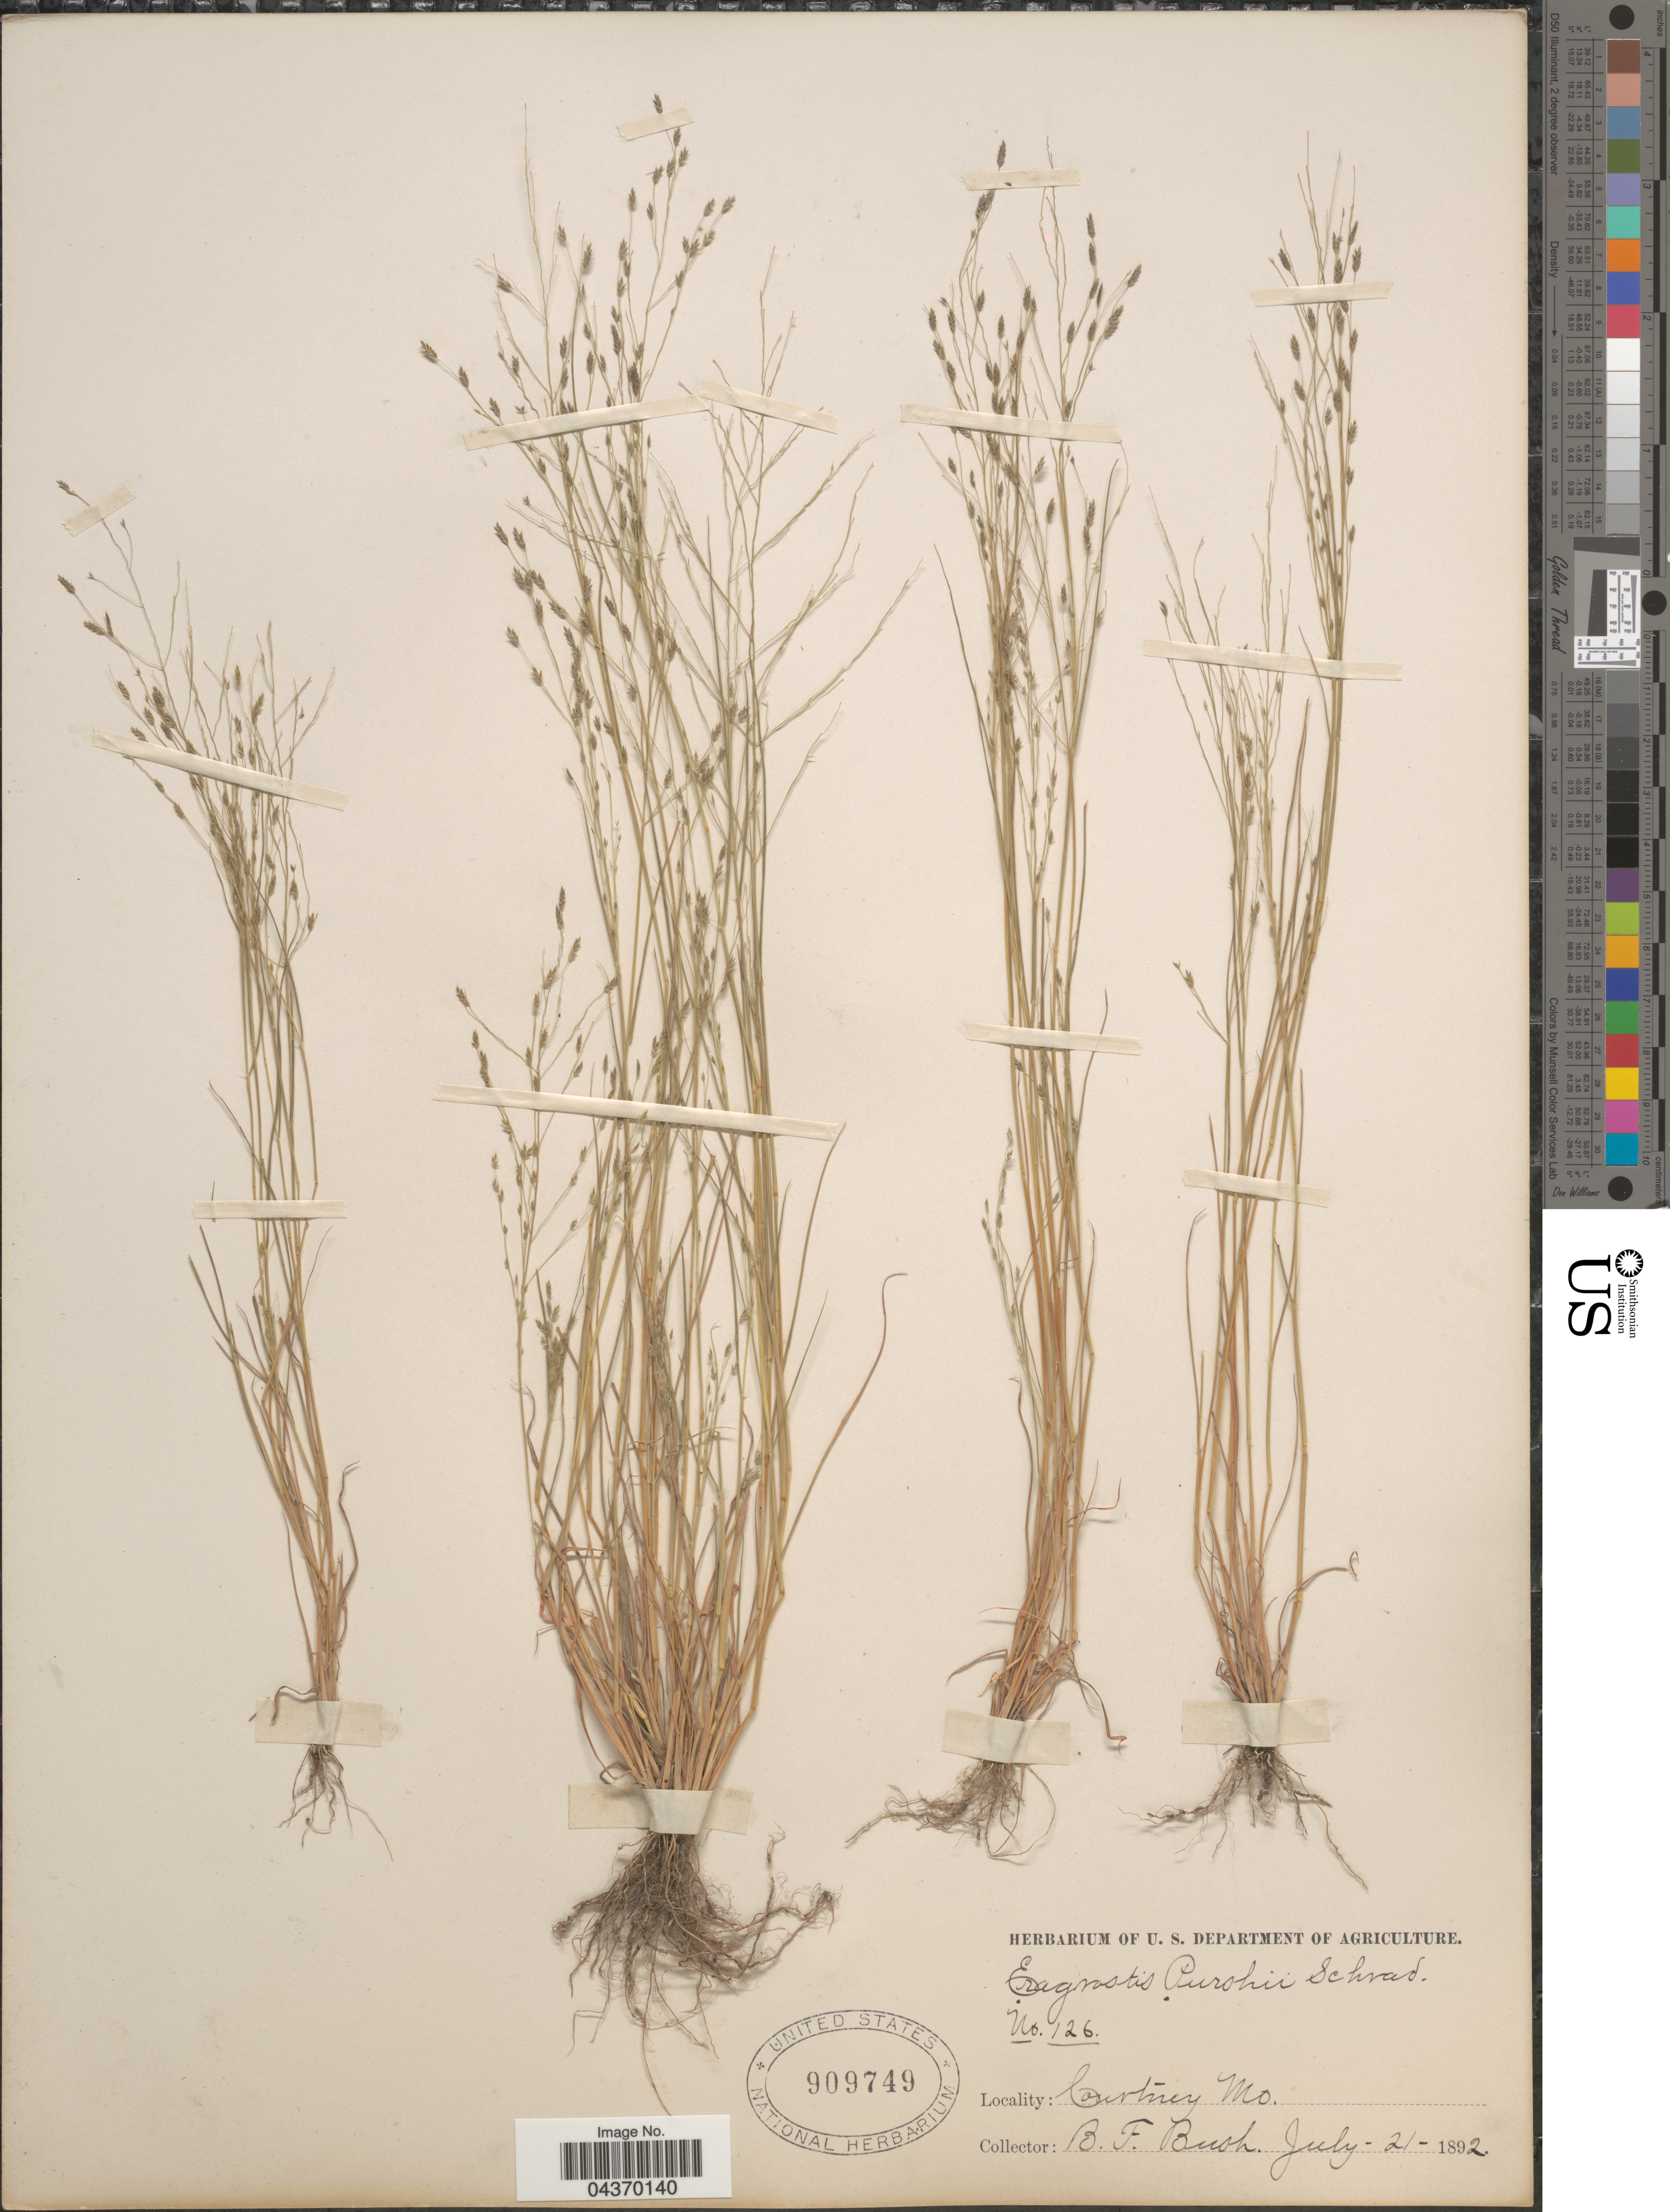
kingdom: Plantae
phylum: Tracheophyta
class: Liliopsida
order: Poales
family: Poaceae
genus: Eragrostis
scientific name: Eragrostis pectinacea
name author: (Michx.) Nees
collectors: B. F. Bush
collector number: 126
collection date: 1892-07-21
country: United States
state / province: Missouri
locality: Courtney.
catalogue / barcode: US 909749